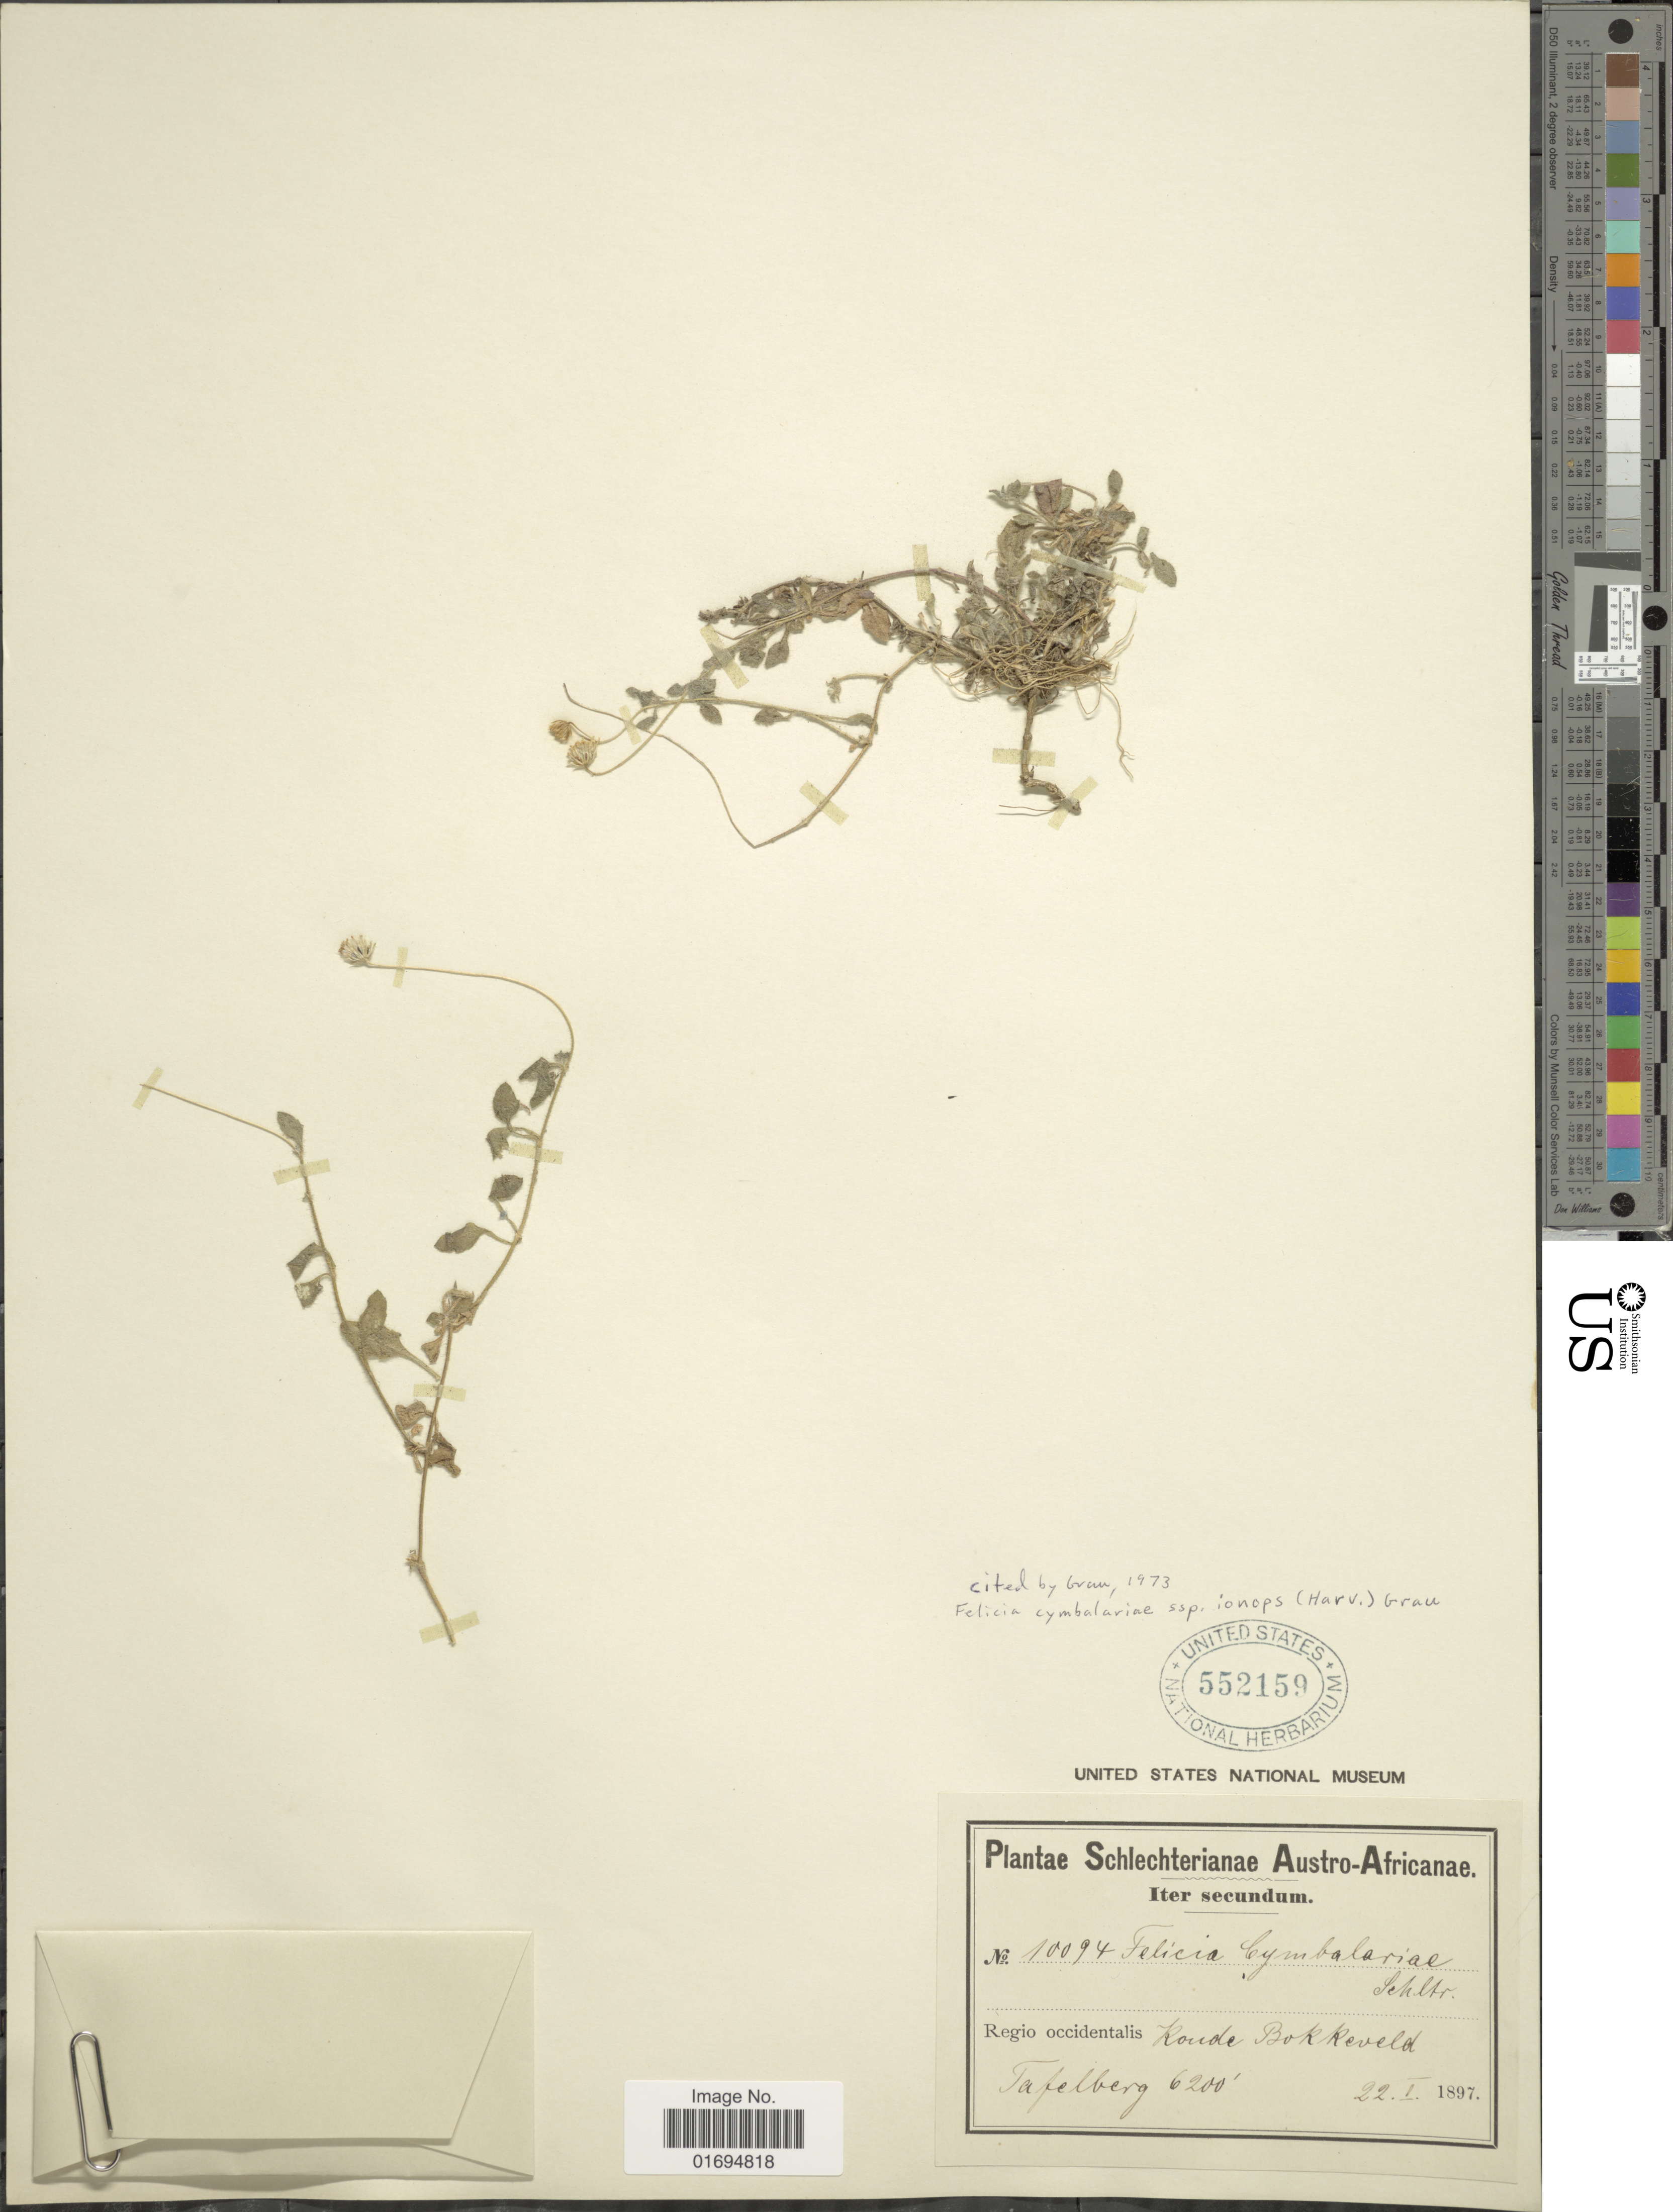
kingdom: Plantae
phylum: Tracheophyta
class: Magnoliopsida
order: Asterales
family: Asteraceae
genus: Felicia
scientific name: Felicia cymbalariae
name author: (Aiton) Bolus & Wolley-Dod ex Adamson & T.M. Salter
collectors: Schlechter, --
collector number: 10094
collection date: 1897-01-22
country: South Africa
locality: Austro-Africanae, Regio occidentalis, Koude Bokkeveld, Tafelberg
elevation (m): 1890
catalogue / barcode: US 552159